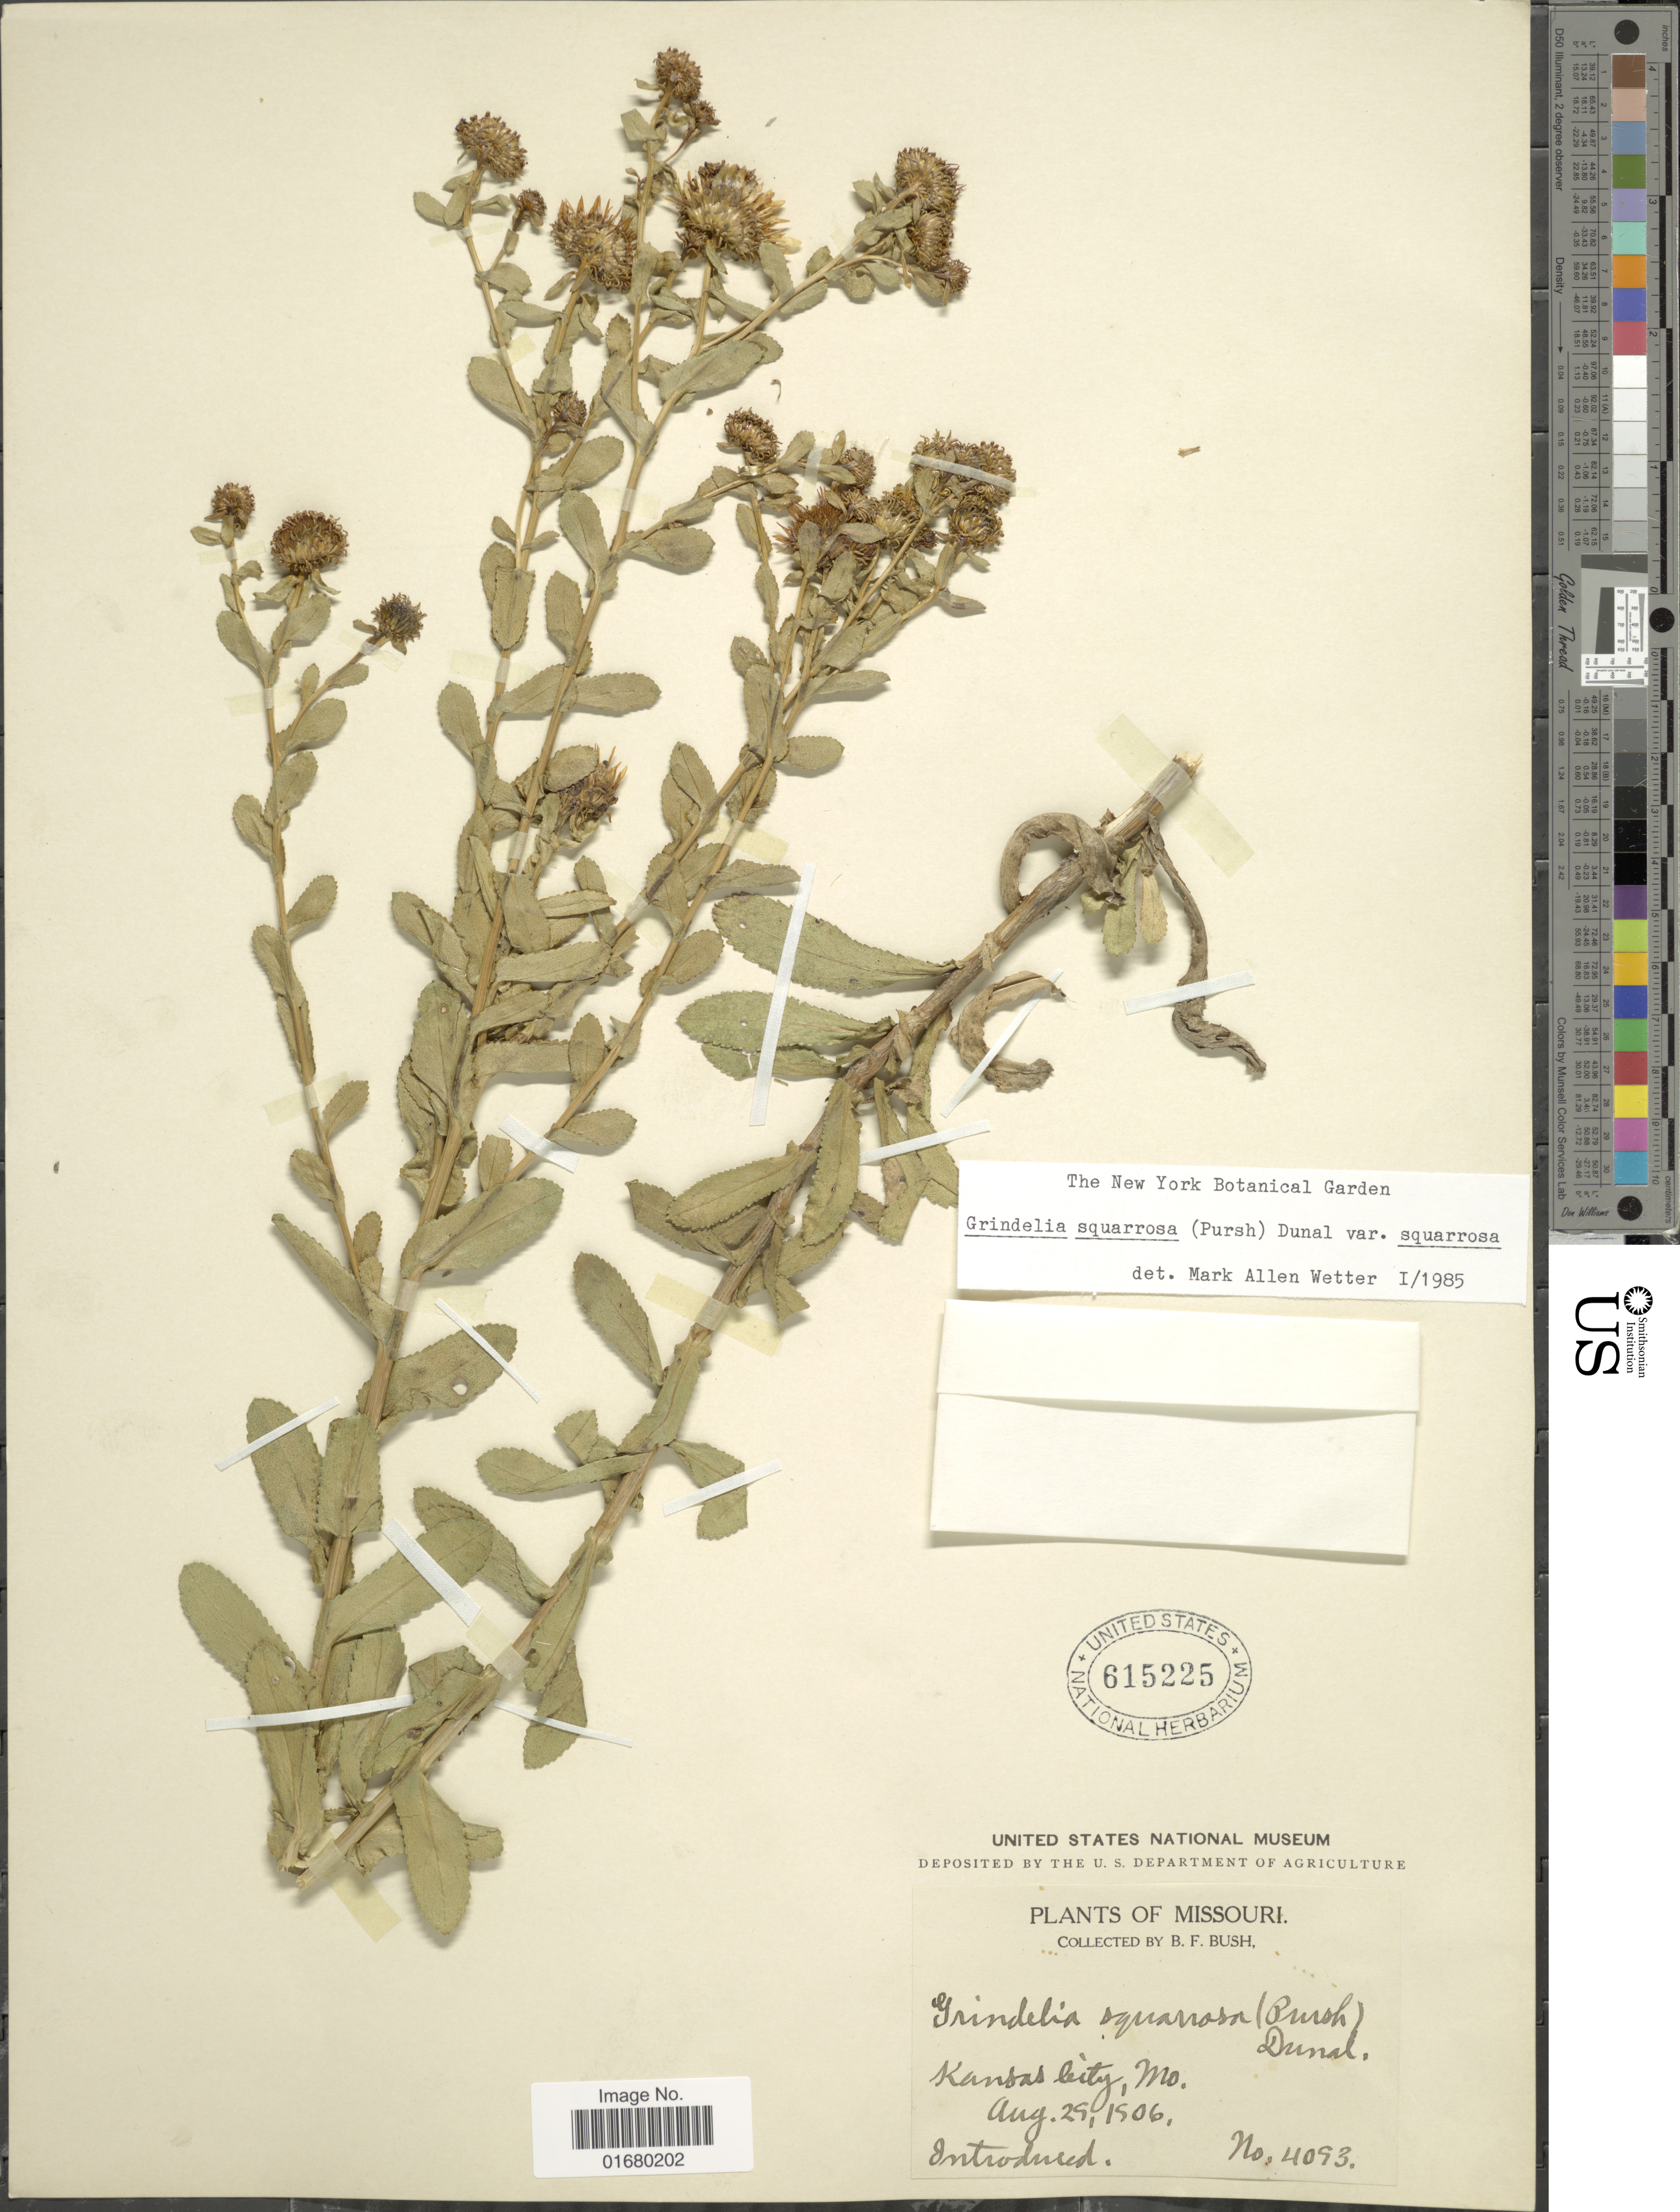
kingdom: Plantae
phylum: Tracheophyta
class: Magnoliopsida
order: Asterales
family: Asteraceae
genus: Grindelia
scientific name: Grindelia squarrosa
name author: (Pursh) Dunal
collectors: B. F. Bush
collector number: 4093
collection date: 1906-08-29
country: United States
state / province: Missouri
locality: Kansas City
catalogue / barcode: US 615225